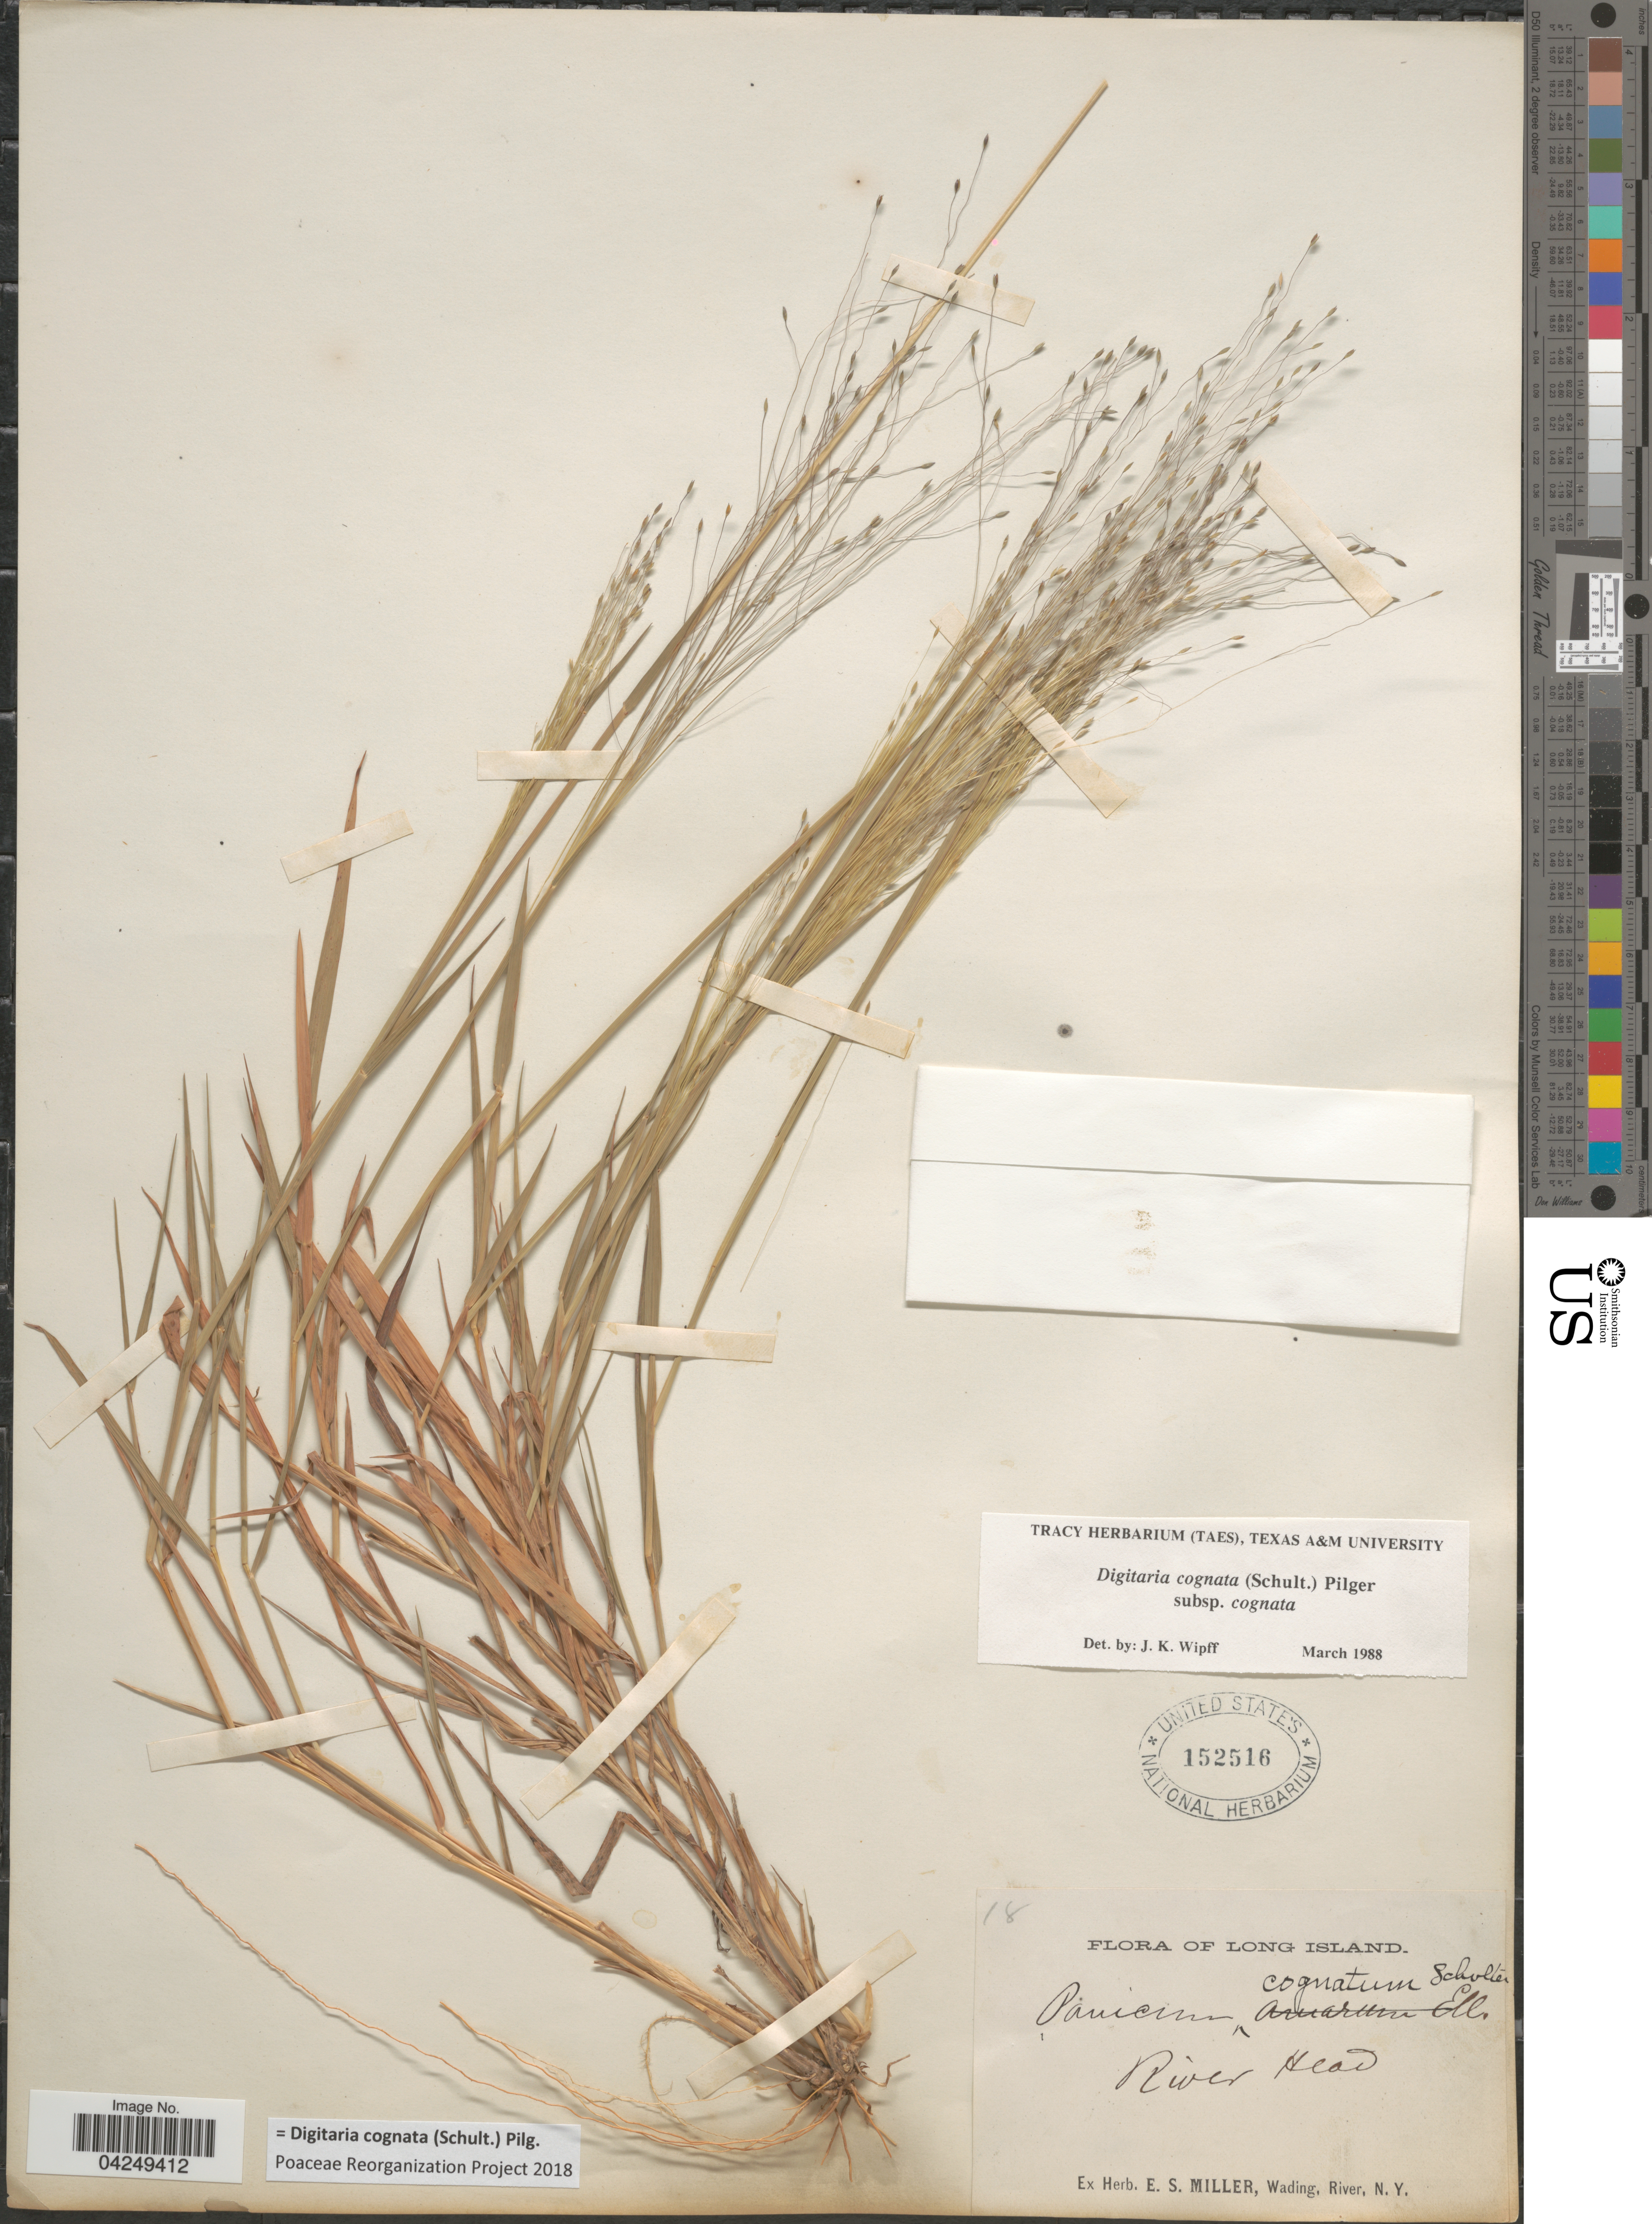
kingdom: Plantae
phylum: Tracheophyta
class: Liliopsida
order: Poales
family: Poaceae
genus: Digitaria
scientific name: Digitaria cognata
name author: (Scult.) Pilg.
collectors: ex herb. E. S. Miller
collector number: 18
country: United States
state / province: New York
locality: Long Island. River Head.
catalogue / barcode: US 152516